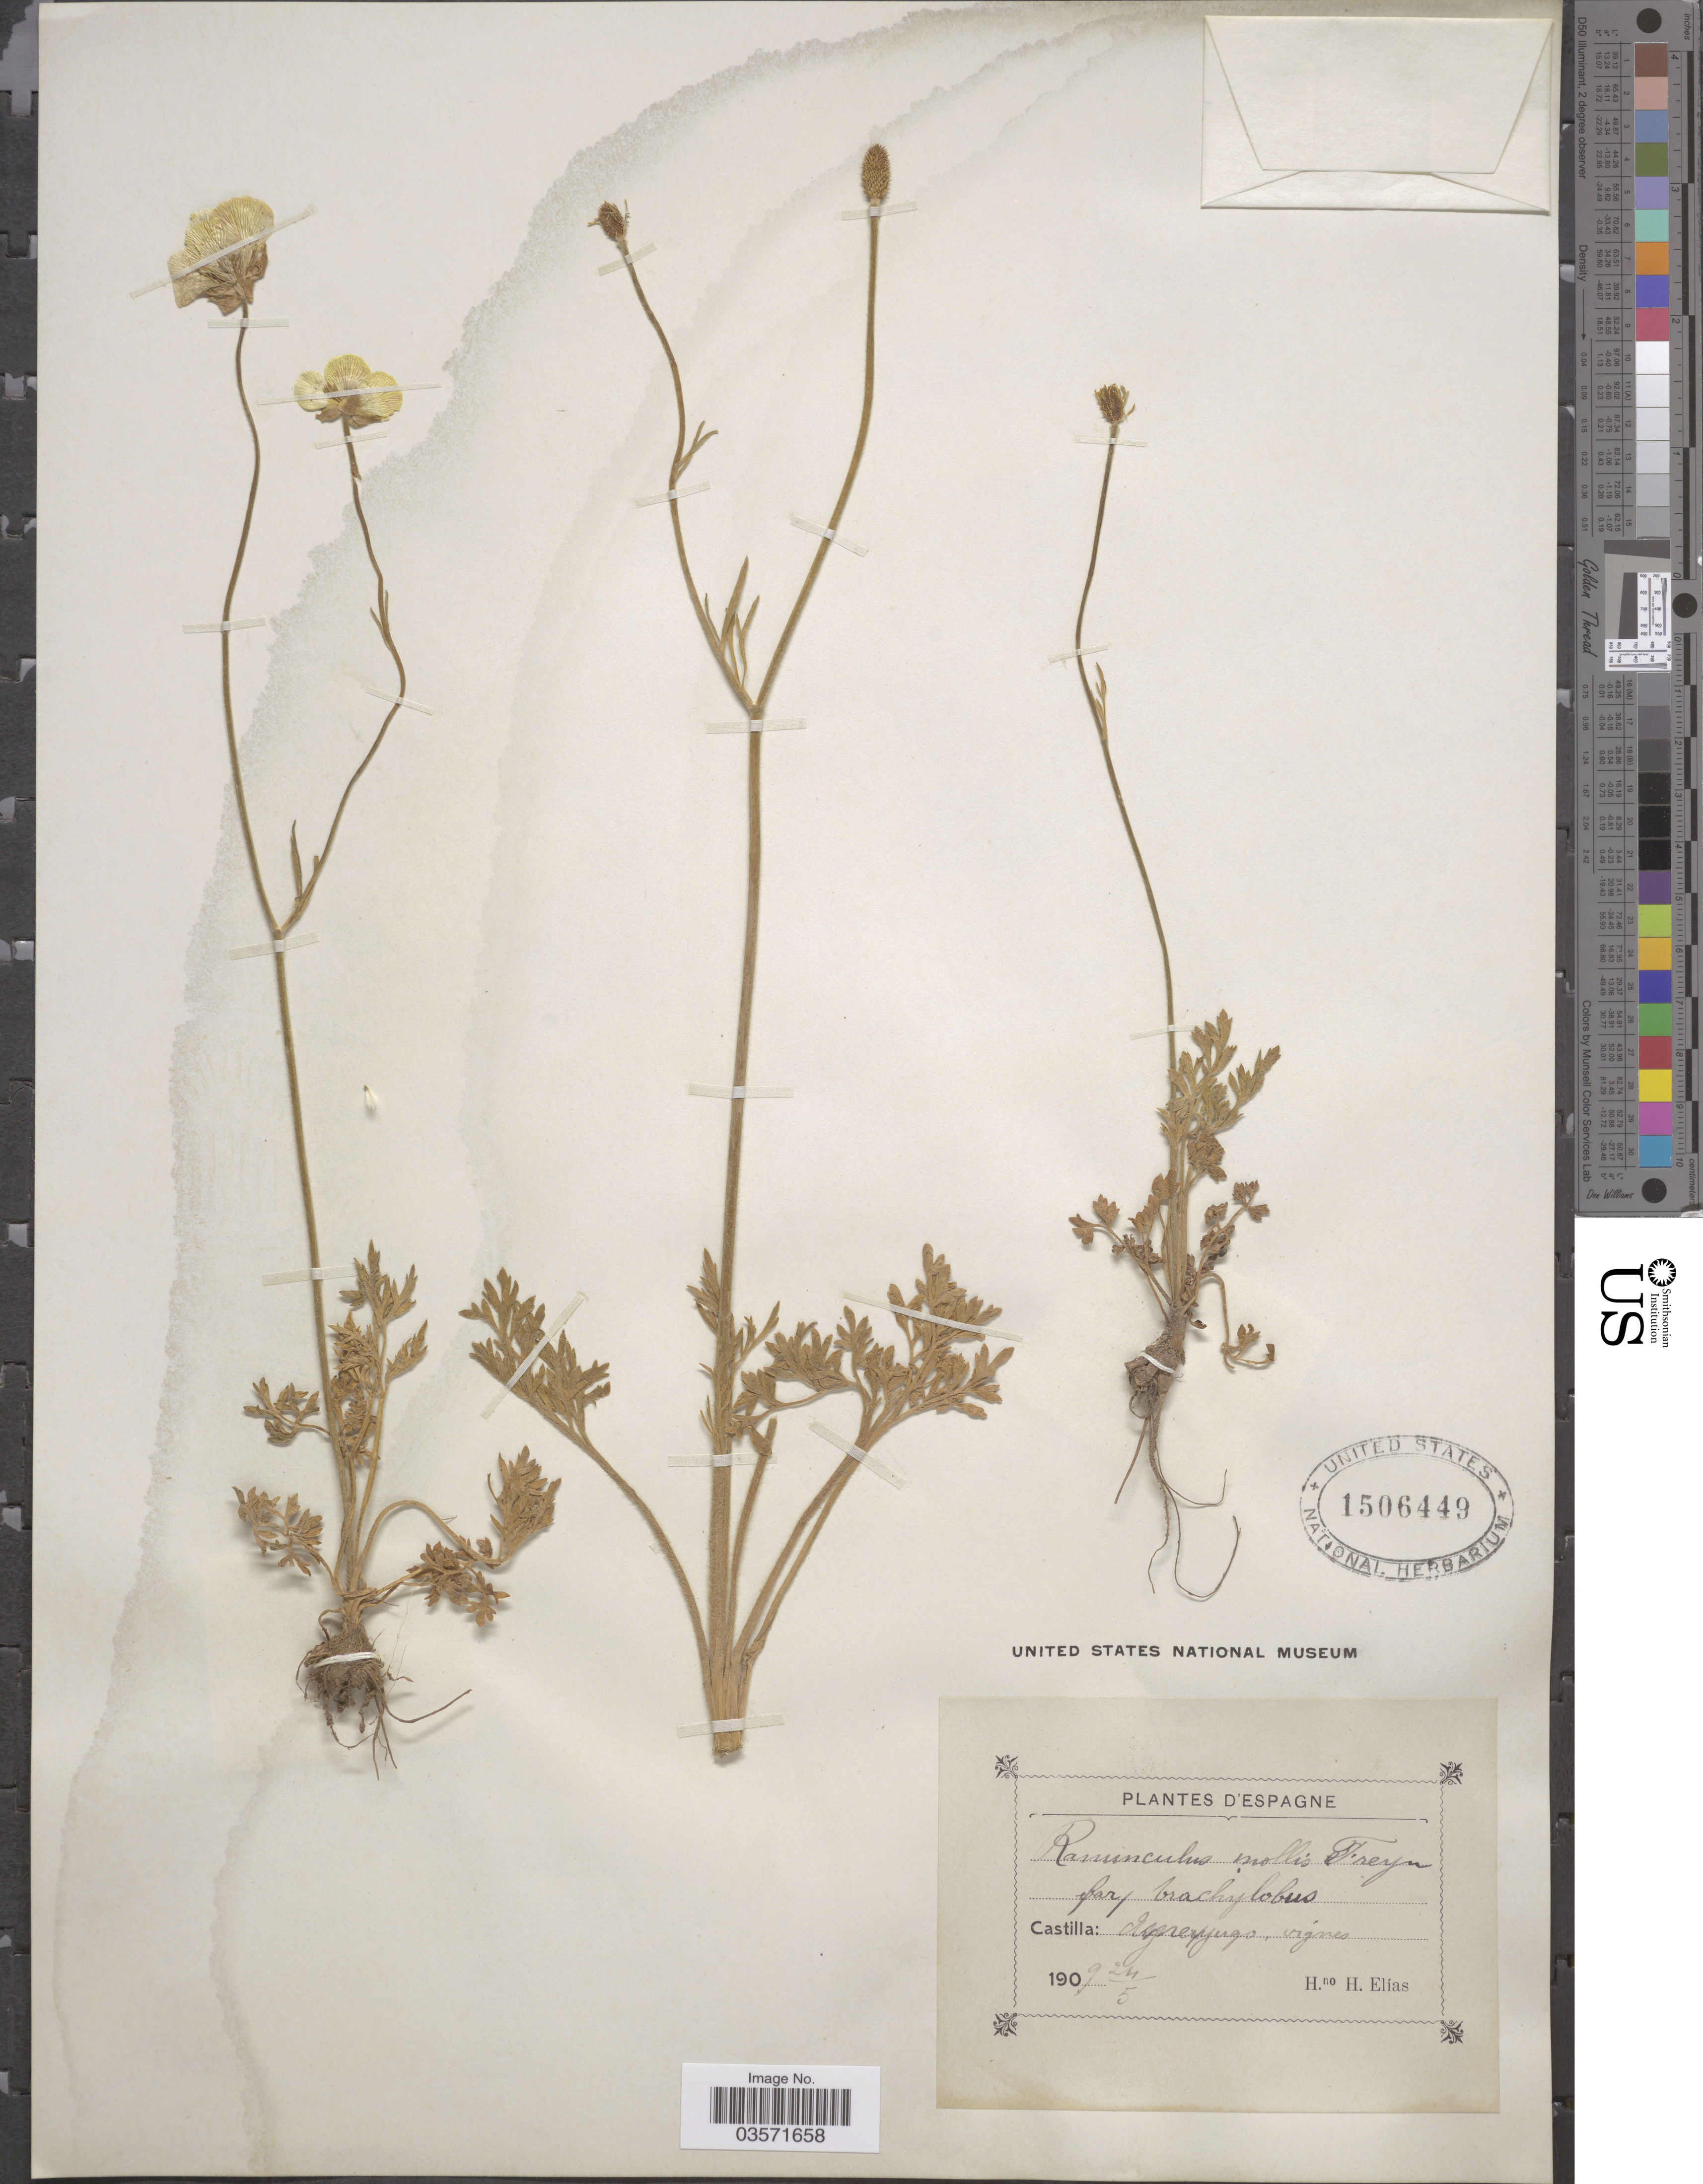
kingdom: Plantae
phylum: Tracheophyta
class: Magnoliopsida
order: Ranunculales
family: Ranunculaceae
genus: Ranunculus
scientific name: Ranunculus mollis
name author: D. Don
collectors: H. Elías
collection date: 1909-05-24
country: Spain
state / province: Castilla y León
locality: Espagne. Castilla: Ameyugo, vignes.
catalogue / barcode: US 1506449